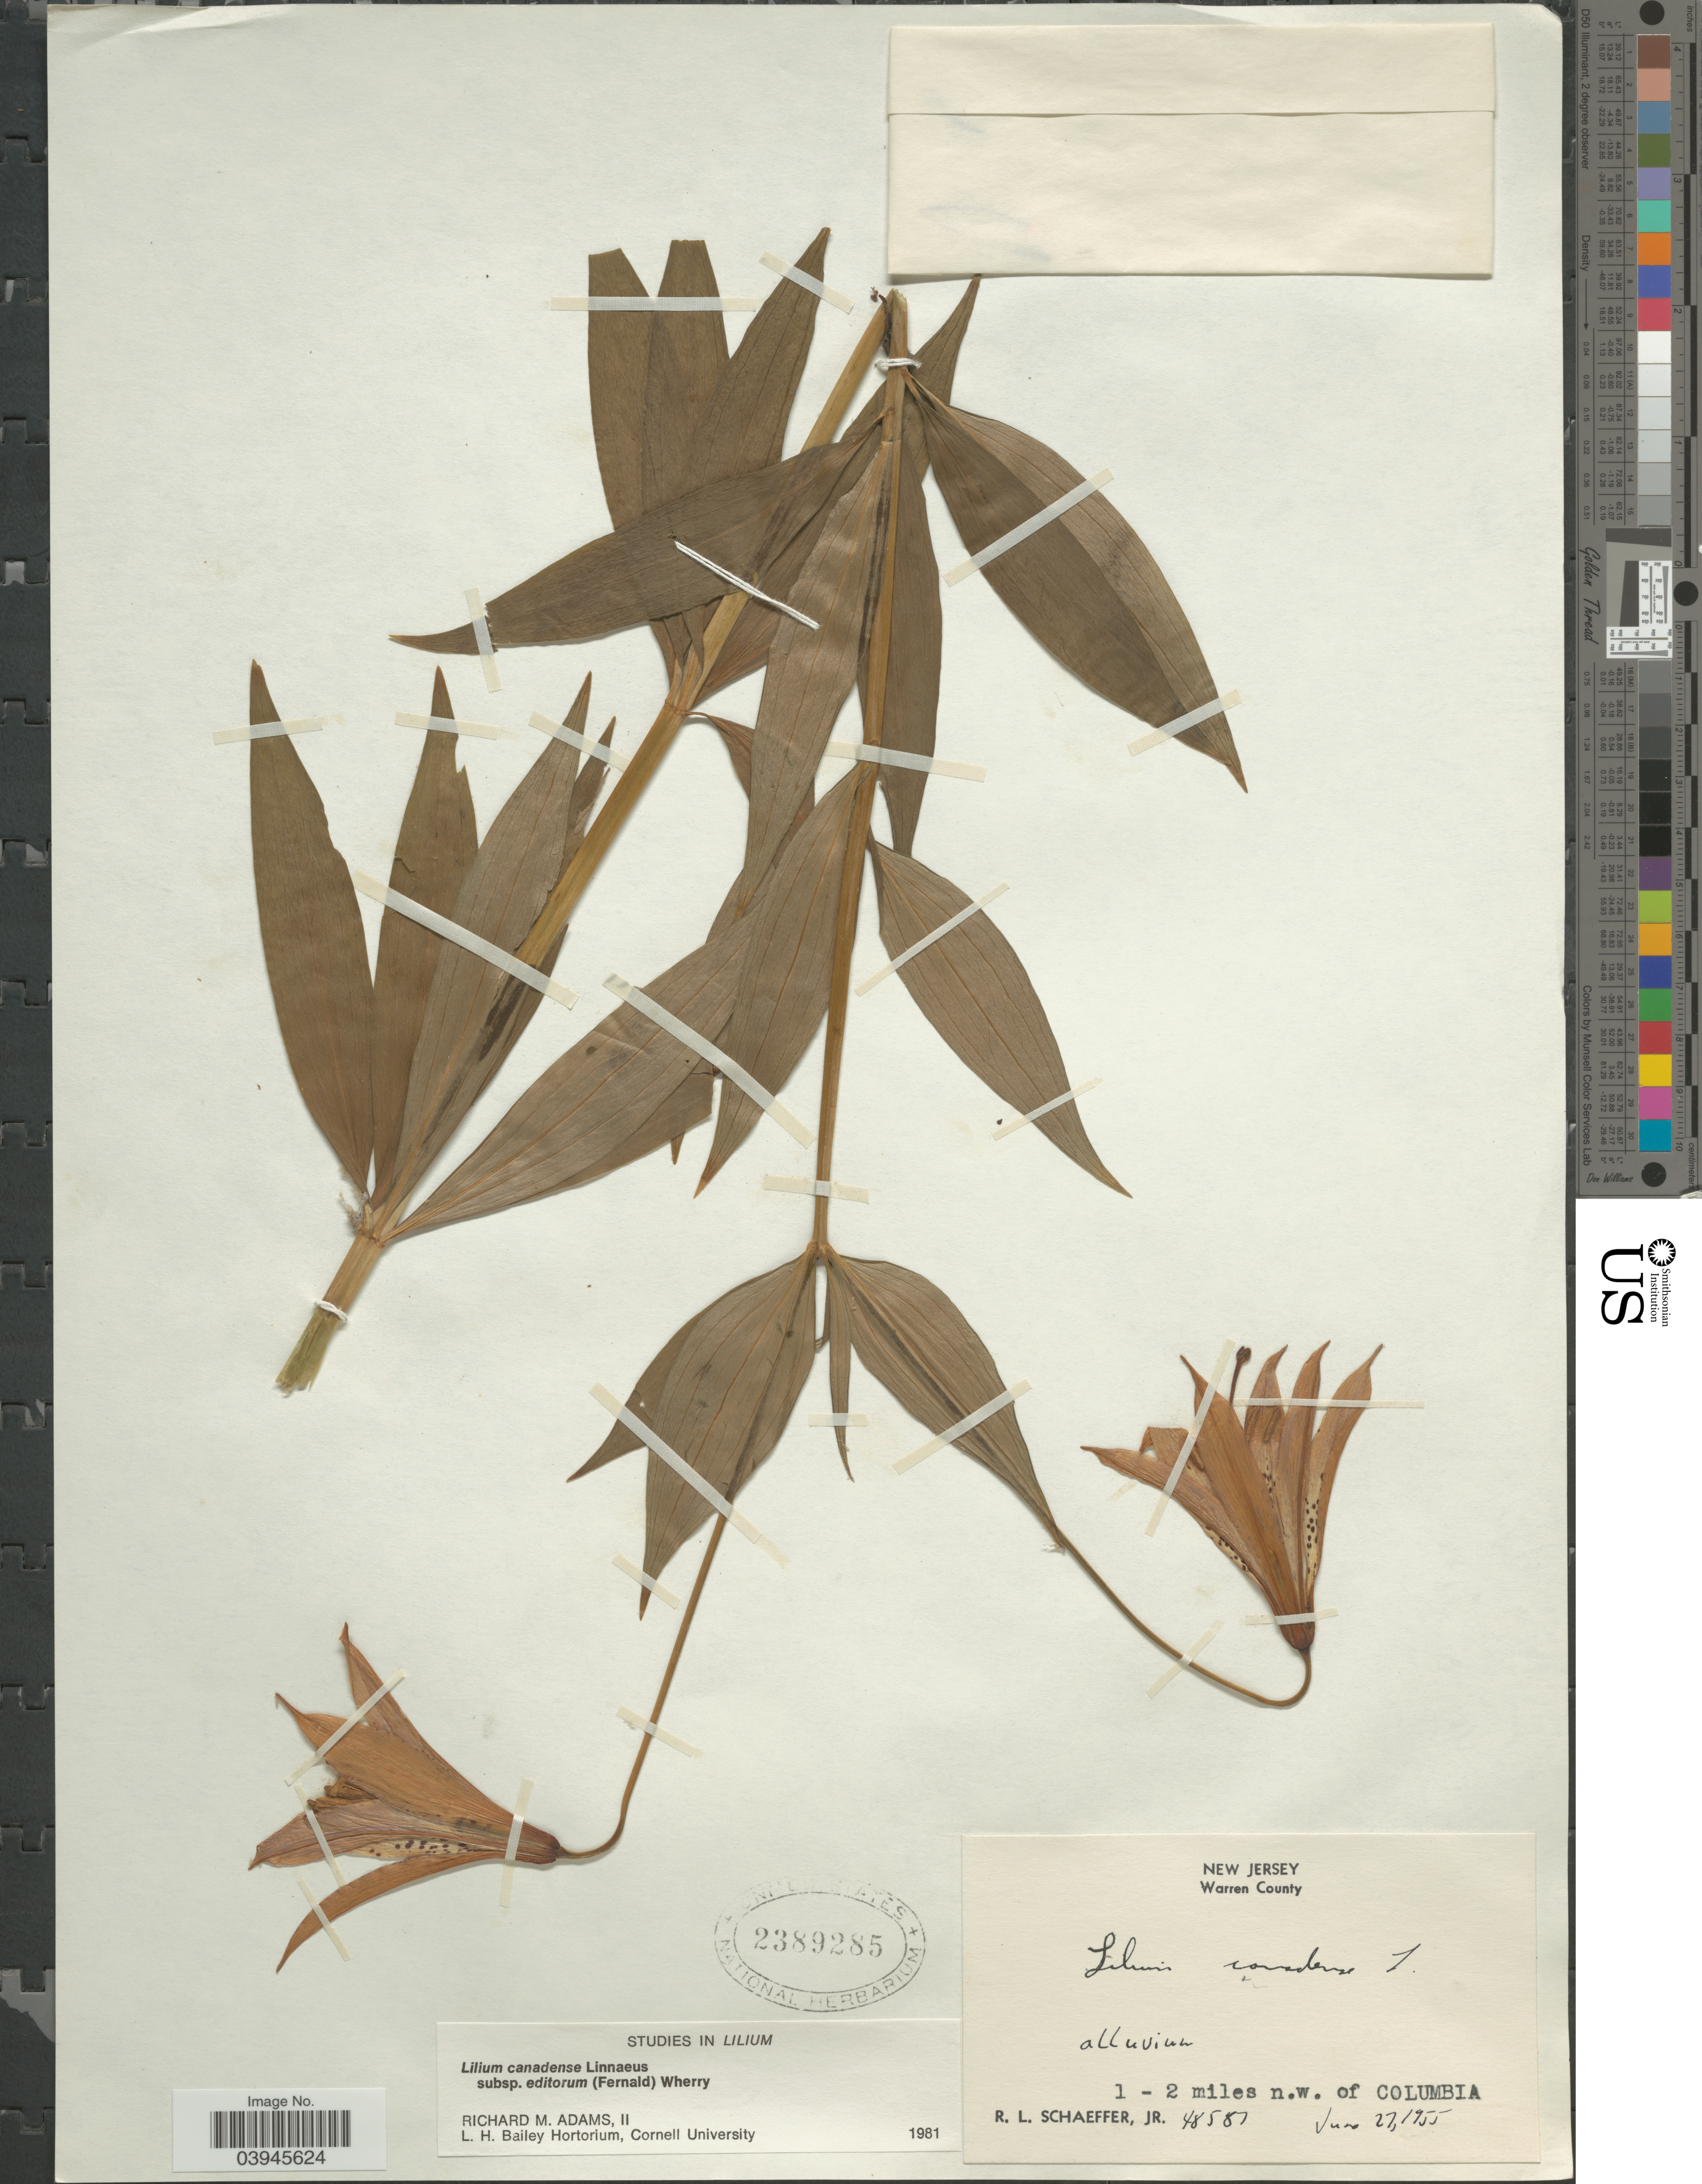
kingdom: Plantae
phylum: Tracheophyta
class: Liliopsida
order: Liliales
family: Liliaceae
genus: Lilium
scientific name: Lilium canadense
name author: L.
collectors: R. L. Schaeffer Jr.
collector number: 48587*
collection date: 1955-06-27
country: United States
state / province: New Jersey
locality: Warren County. 1 - 2 miles n.w. of Columbia.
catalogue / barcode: US 2389285